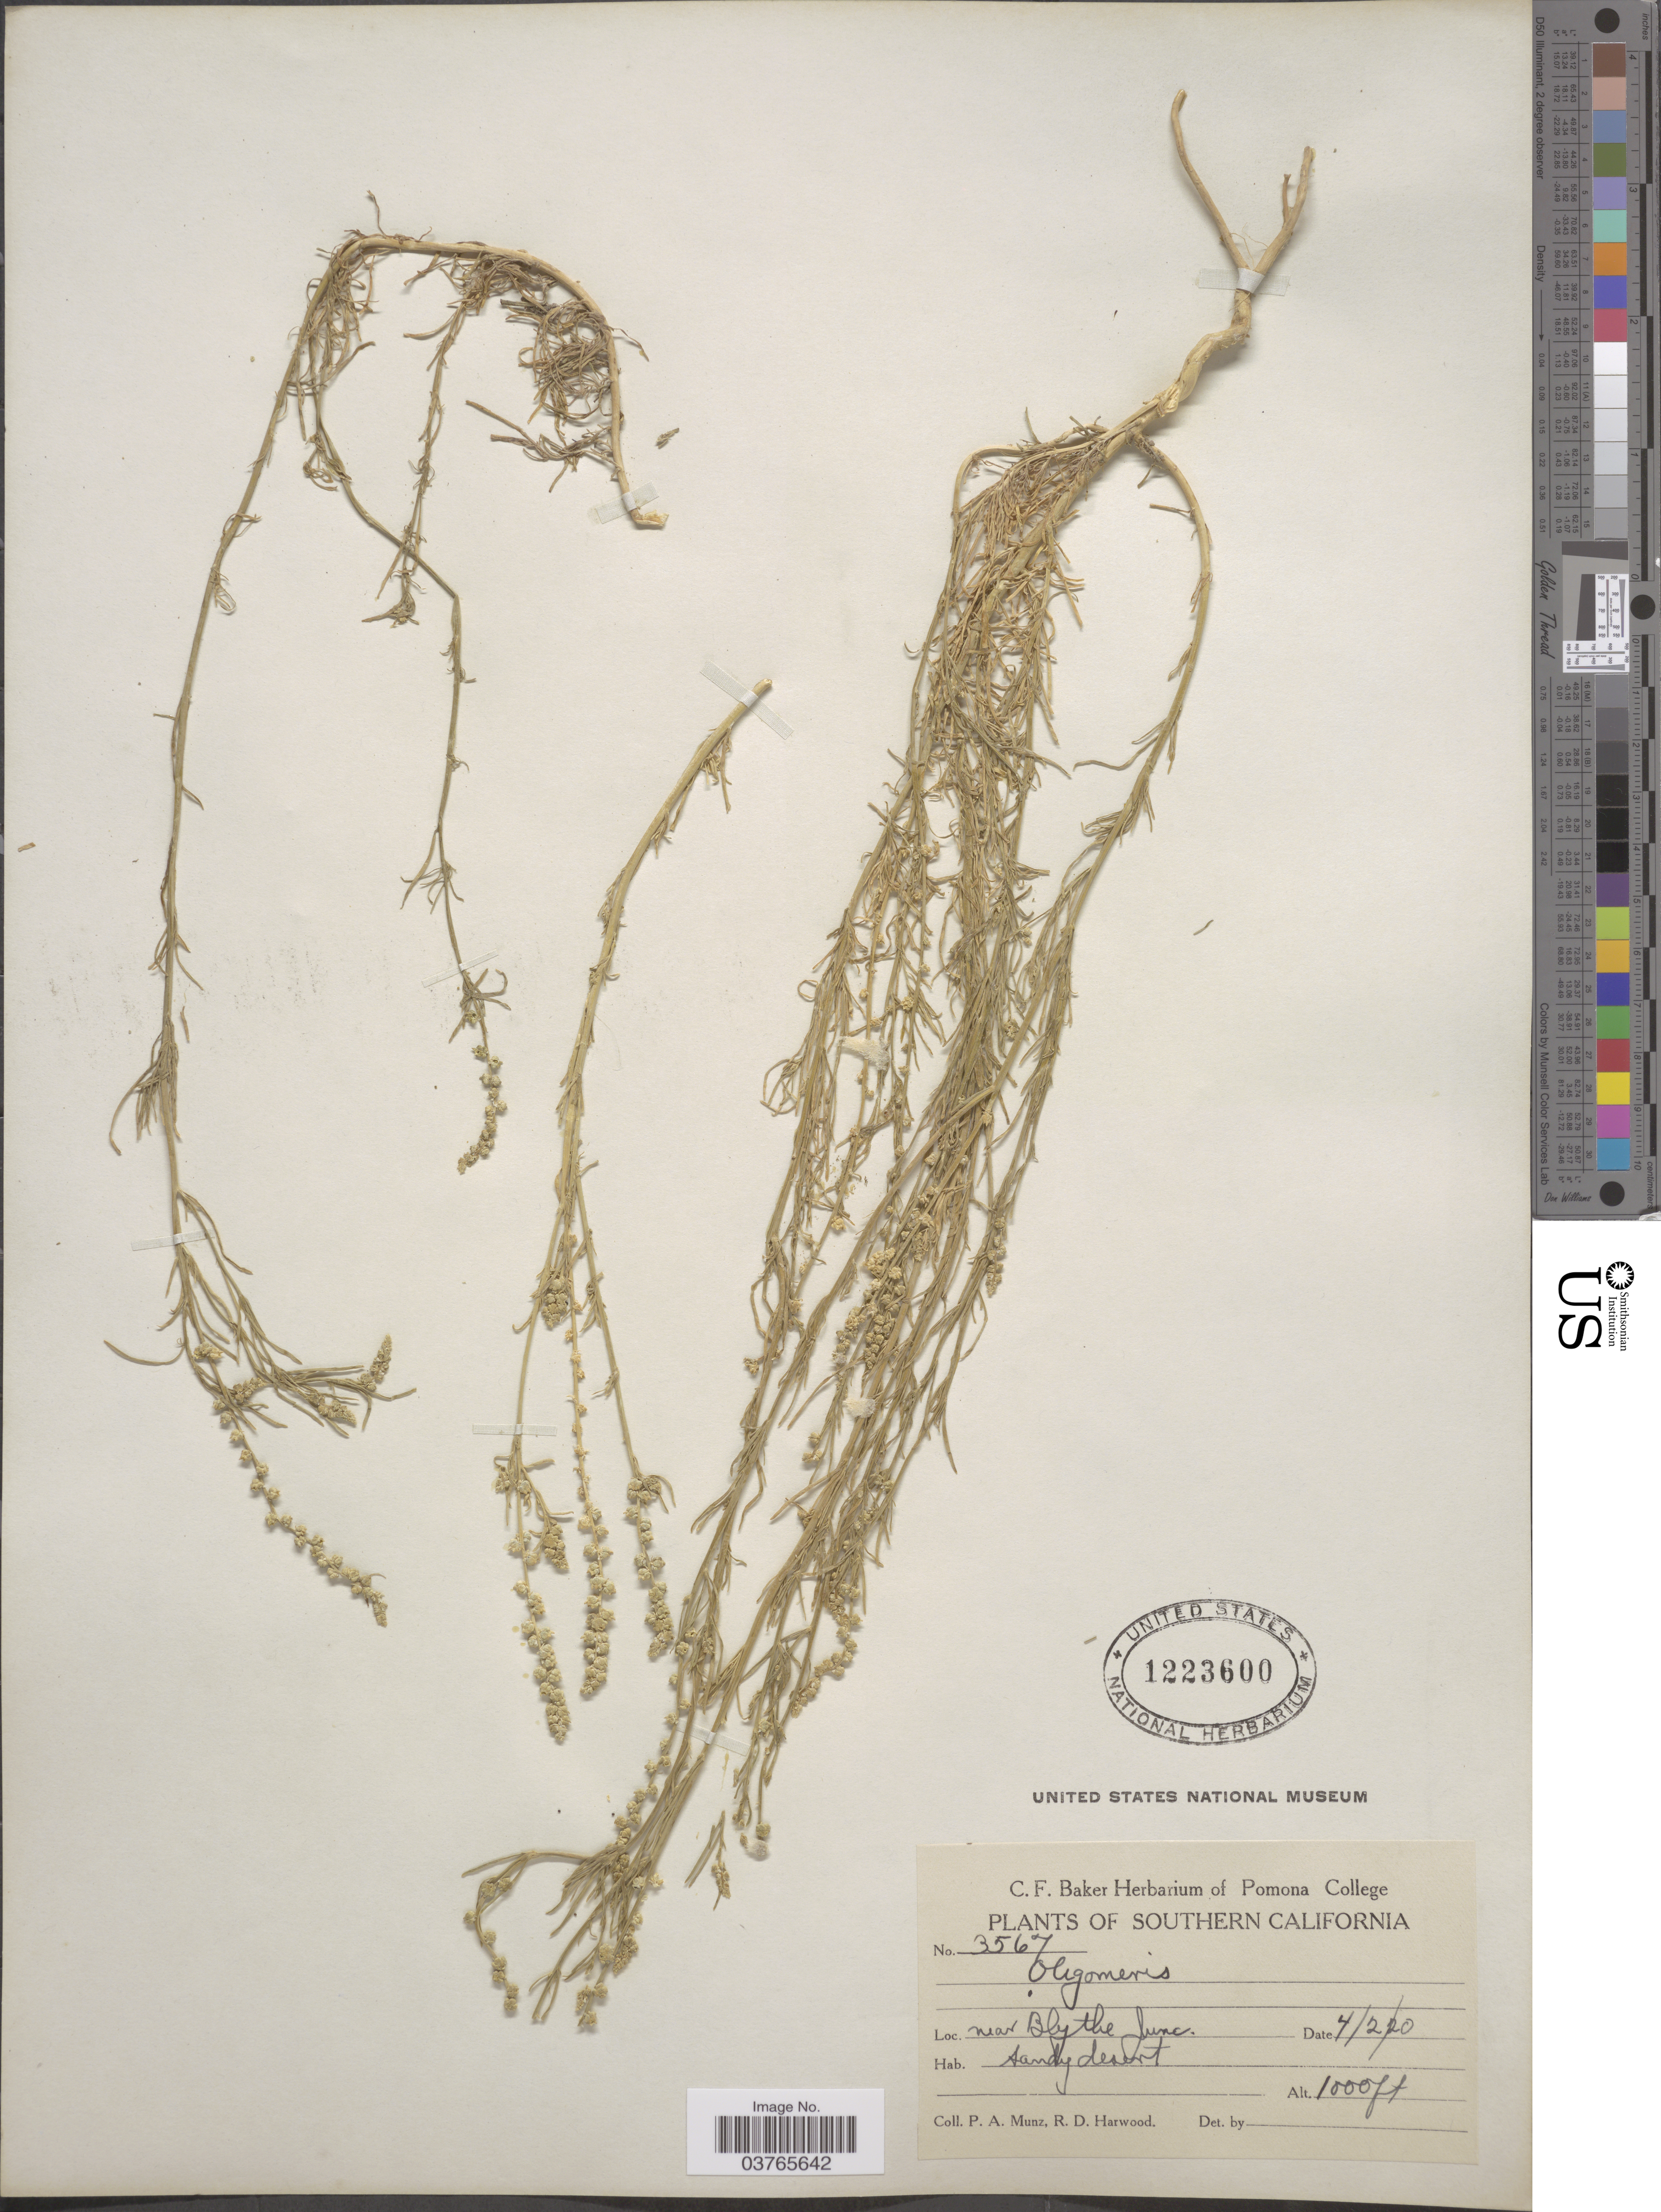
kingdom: Plantae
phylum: Tracheophyta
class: Magnoliopsida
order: Brassicales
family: Resedaceae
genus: Oligomeris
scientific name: Oligomeris subulata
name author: Webb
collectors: P. A. Munz & R. Harwood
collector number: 3567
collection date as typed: Transcribed d/m/y: 2/4/20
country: United States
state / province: California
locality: Southern California. Near Bly the Junc.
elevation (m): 305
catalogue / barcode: US 1223600